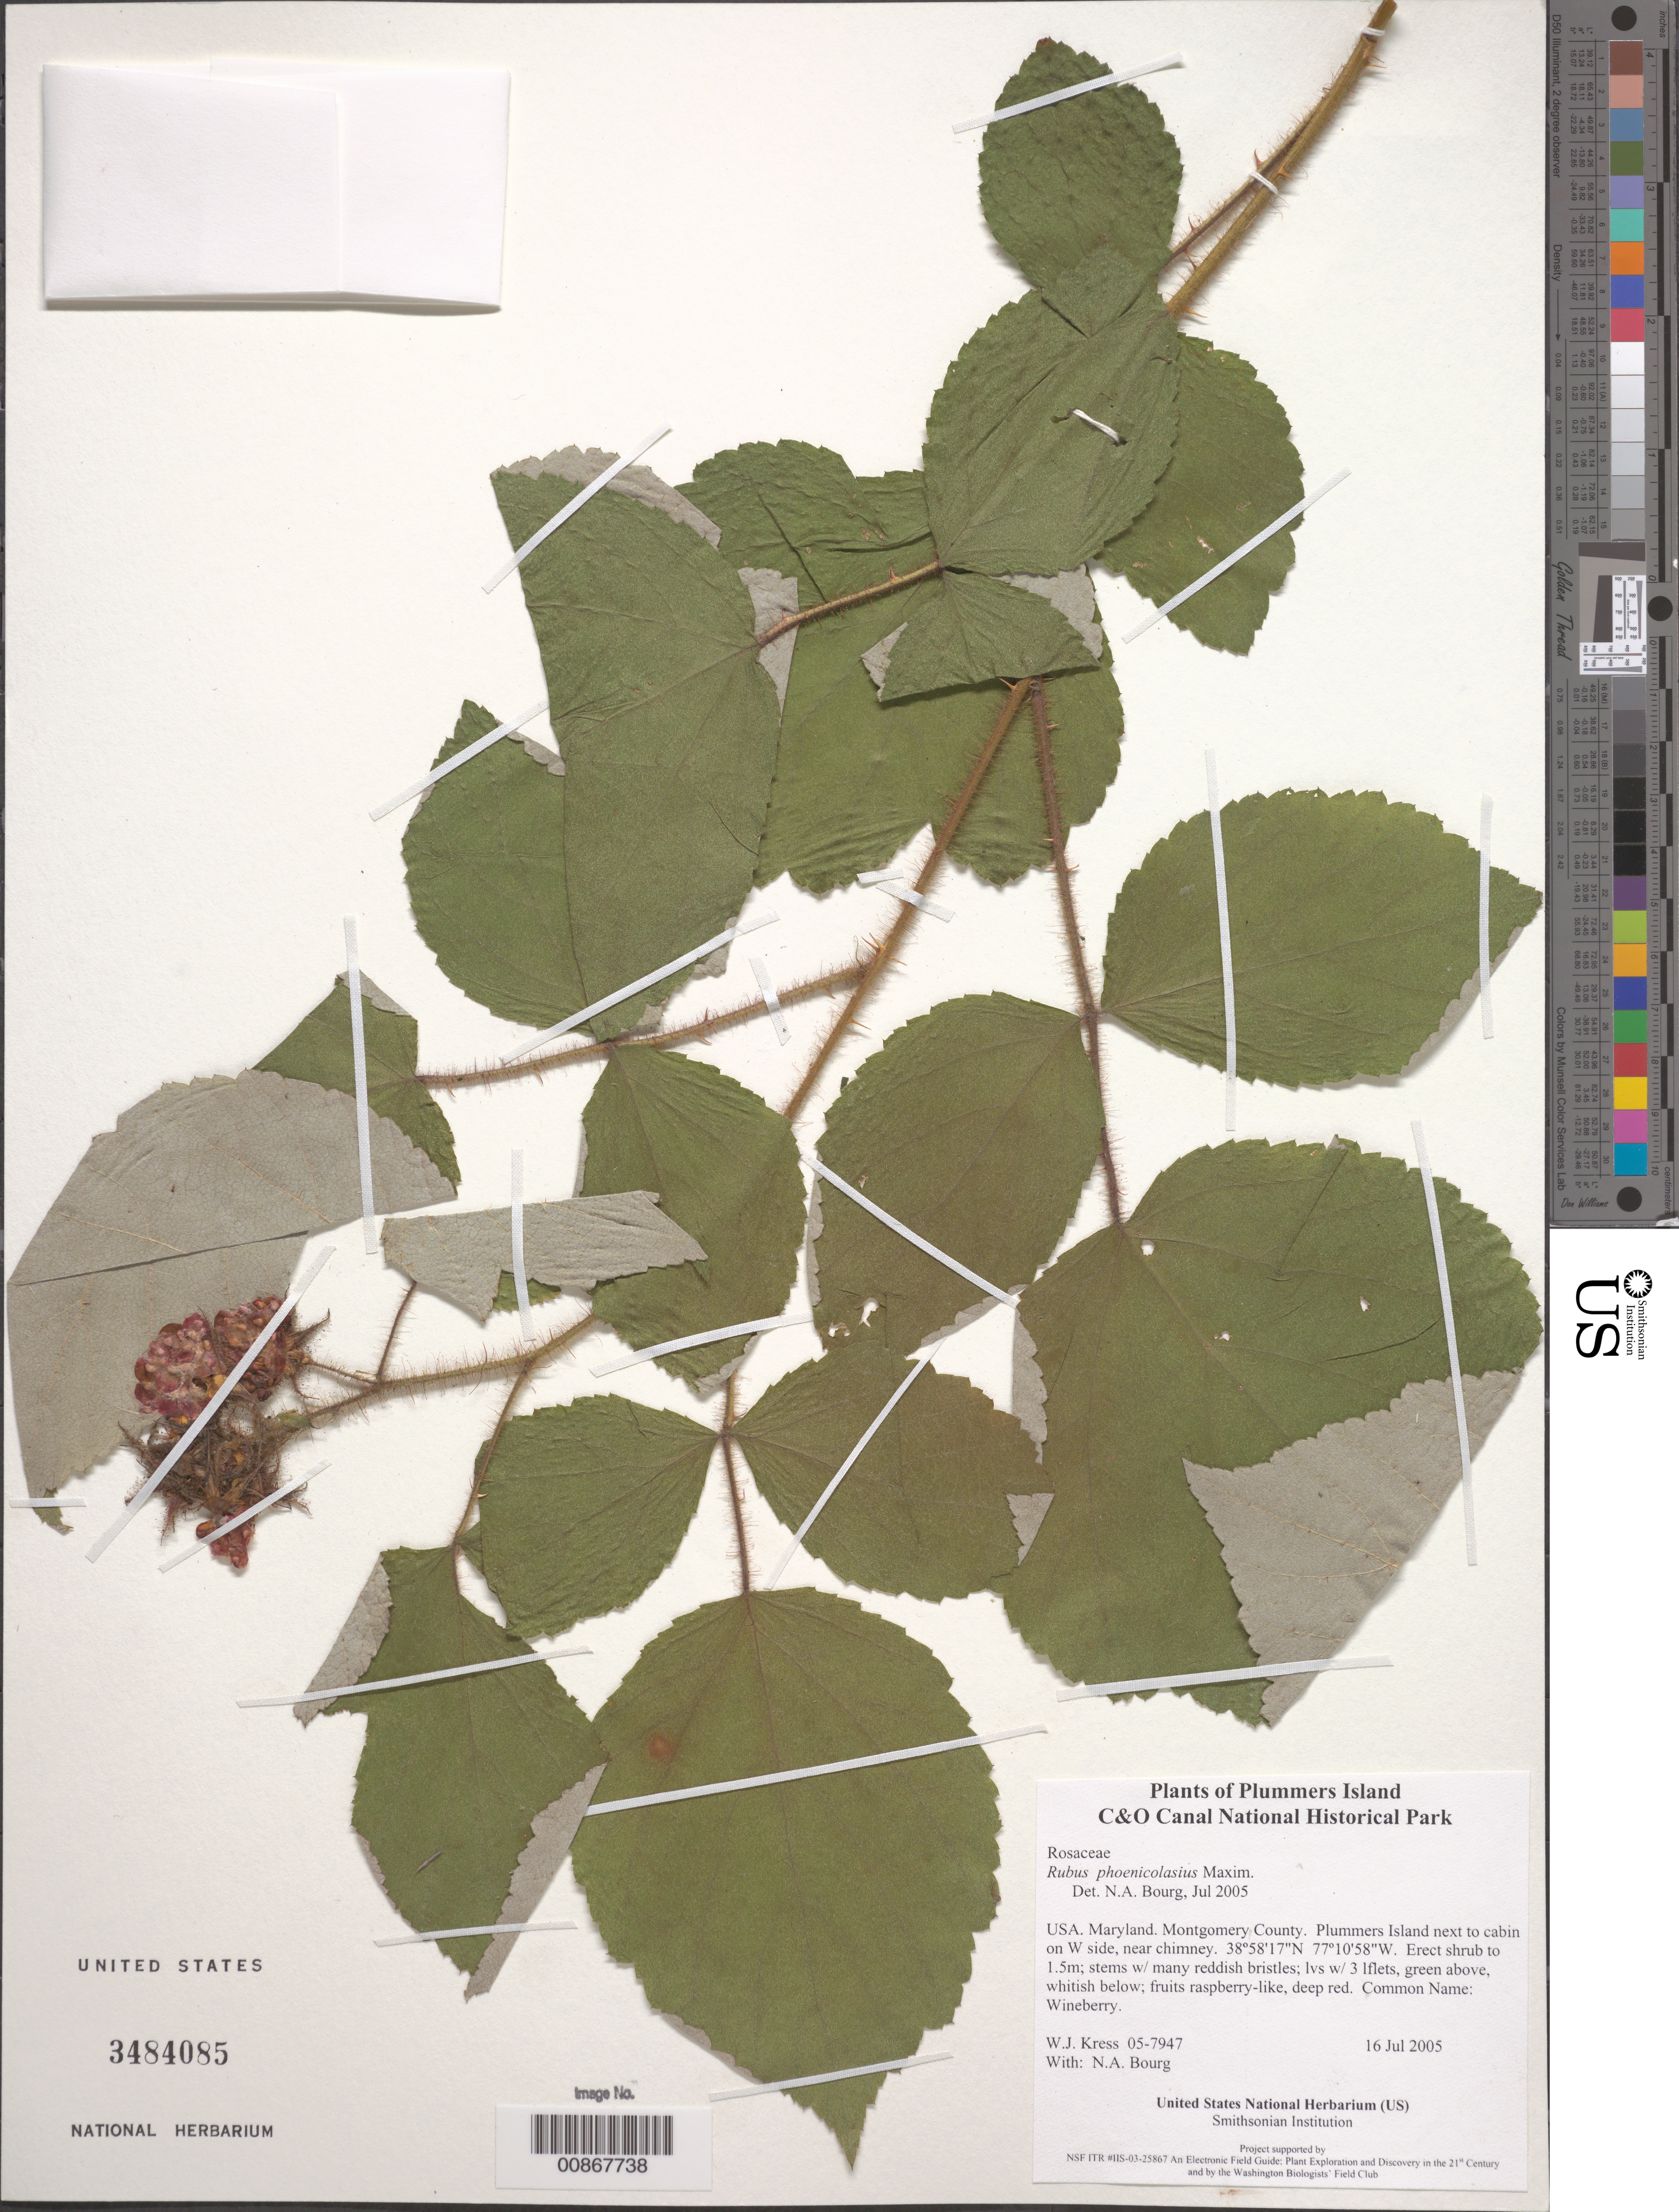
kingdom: Plantae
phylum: Tracheophyta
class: Magnoliopsida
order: Rosales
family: Rosaceae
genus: Rubus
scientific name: Rubus phoenicolasius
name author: Maxim.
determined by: Bourg, N. A.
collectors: W. J. Kress & N. A. Bourg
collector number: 05-7947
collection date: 2005-07-16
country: United States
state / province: Maryland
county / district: Montgomery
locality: Chesapeake and Ohio Canal National Historical Park, Plummers Island next to cabin on W side, near chimney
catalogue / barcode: US 3484085